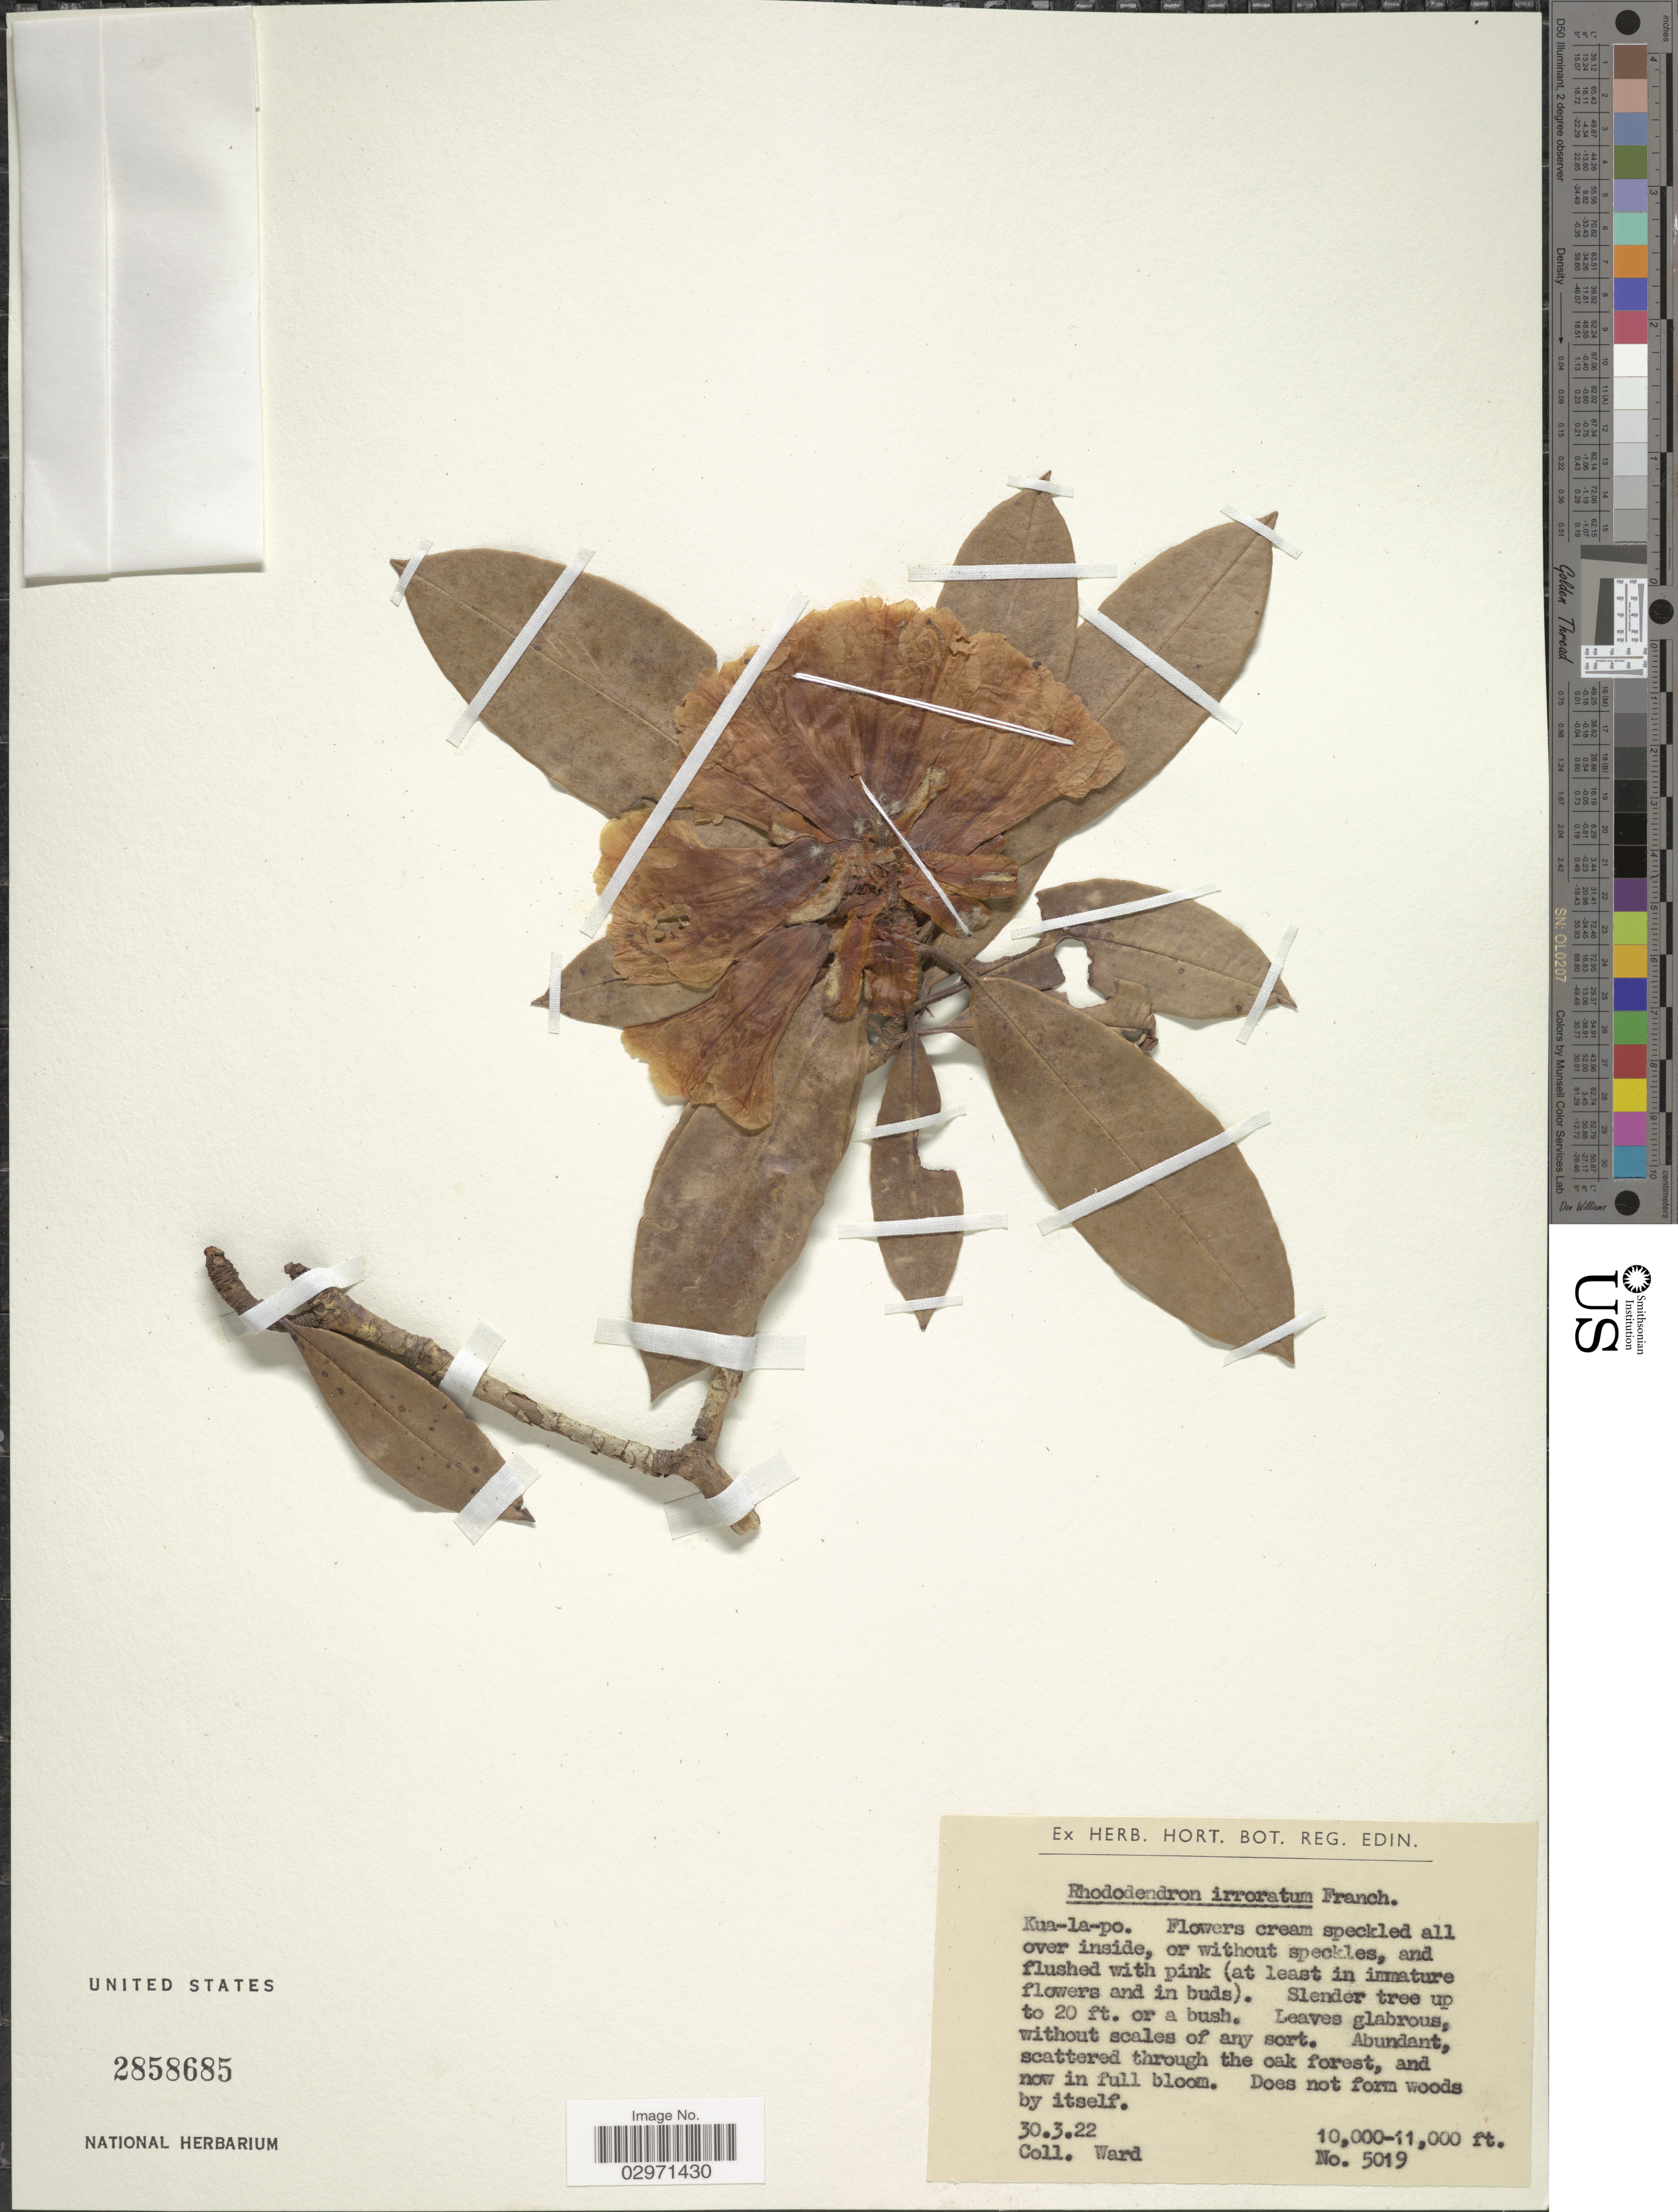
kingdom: Plantae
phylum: Tracheophyta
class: Magnoliopsida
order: Ericales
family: Ericaceae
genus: Rhododendron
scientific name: Rhododendron irroratum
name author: Franch.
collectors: -- Ward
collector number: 5019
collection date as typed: Transcribed d/m/y: 30/3/22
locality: Kua-la-po.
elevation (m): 3048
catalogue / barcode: US 2858685